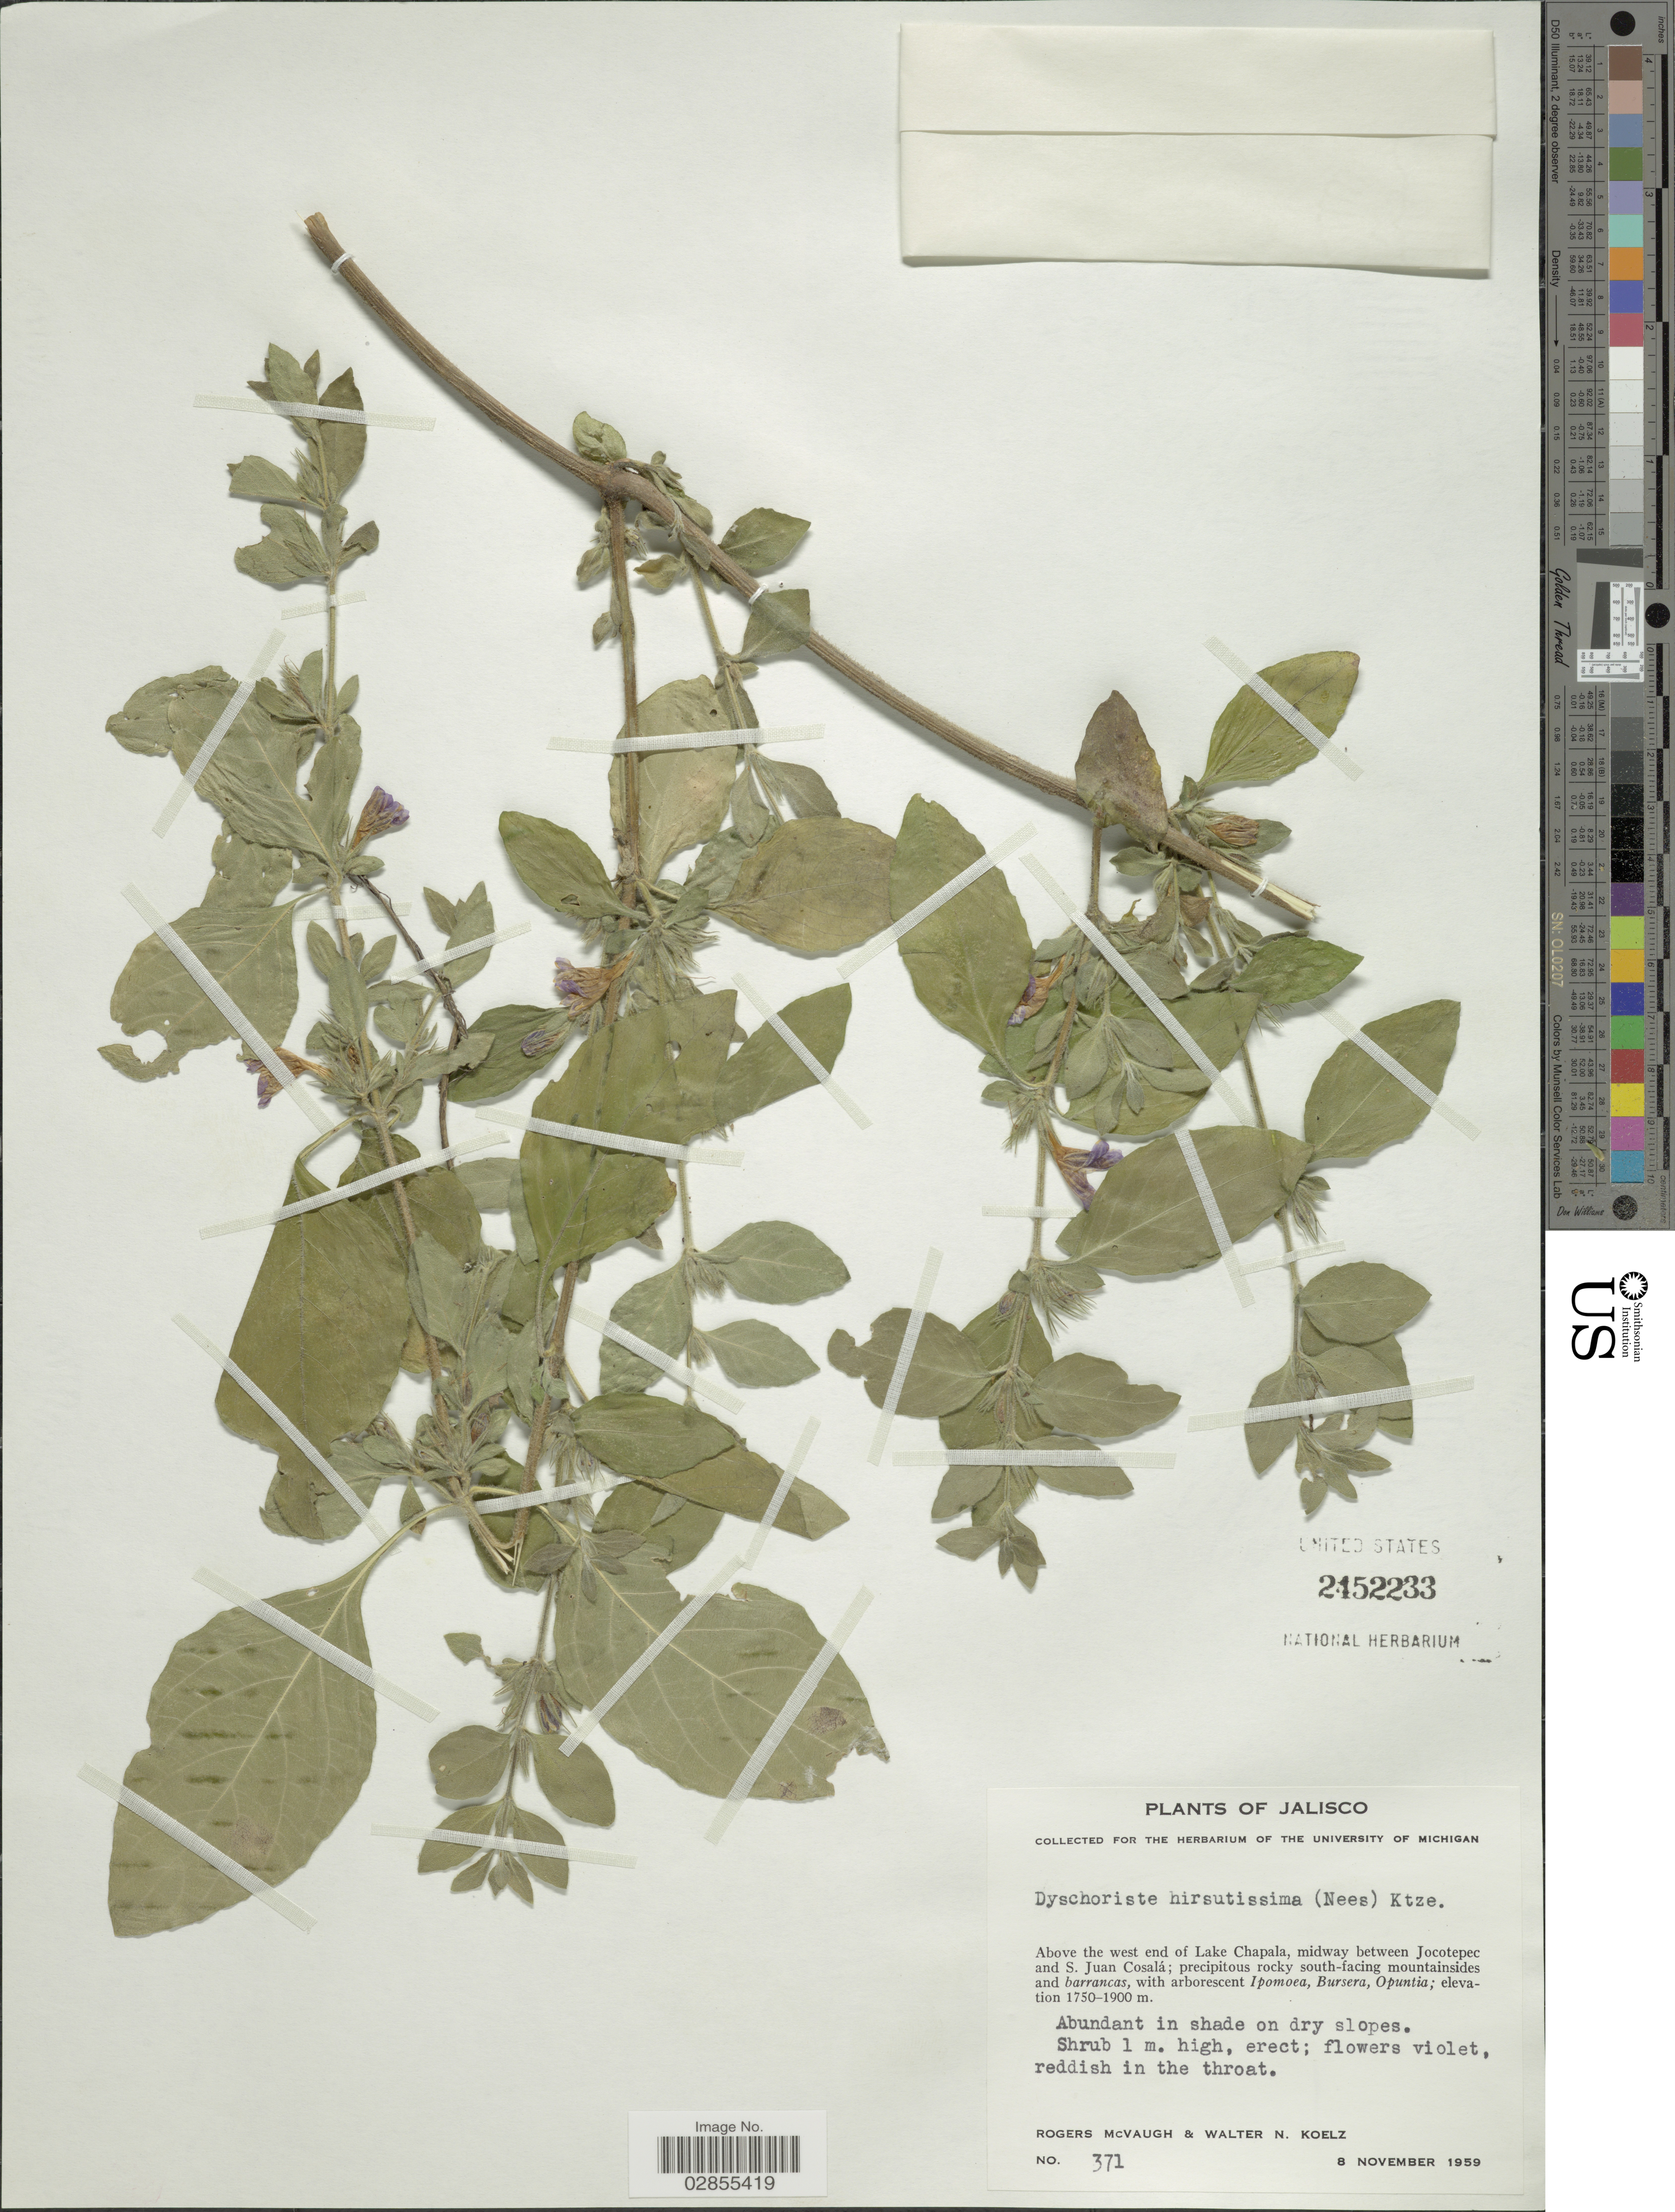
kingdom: Plantae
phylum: Tracheophyta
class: Magnoliopsida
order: Lamiales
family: Acanthaceae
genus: Dyschoriste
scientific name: Dyschoriste hirsutissima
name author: (Nees) Kuntze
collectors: R. McVaugh & W. N. Koelz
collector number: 371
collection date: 1959-11-08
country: Mexico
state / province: Jalisco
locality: Above the west end of Lake Chapala, midway between Jocotepec and S. Juan Cosalá, precipitous rocky south-facing mountainsides and barrancas.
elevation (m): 1750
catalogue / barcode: US 2452233